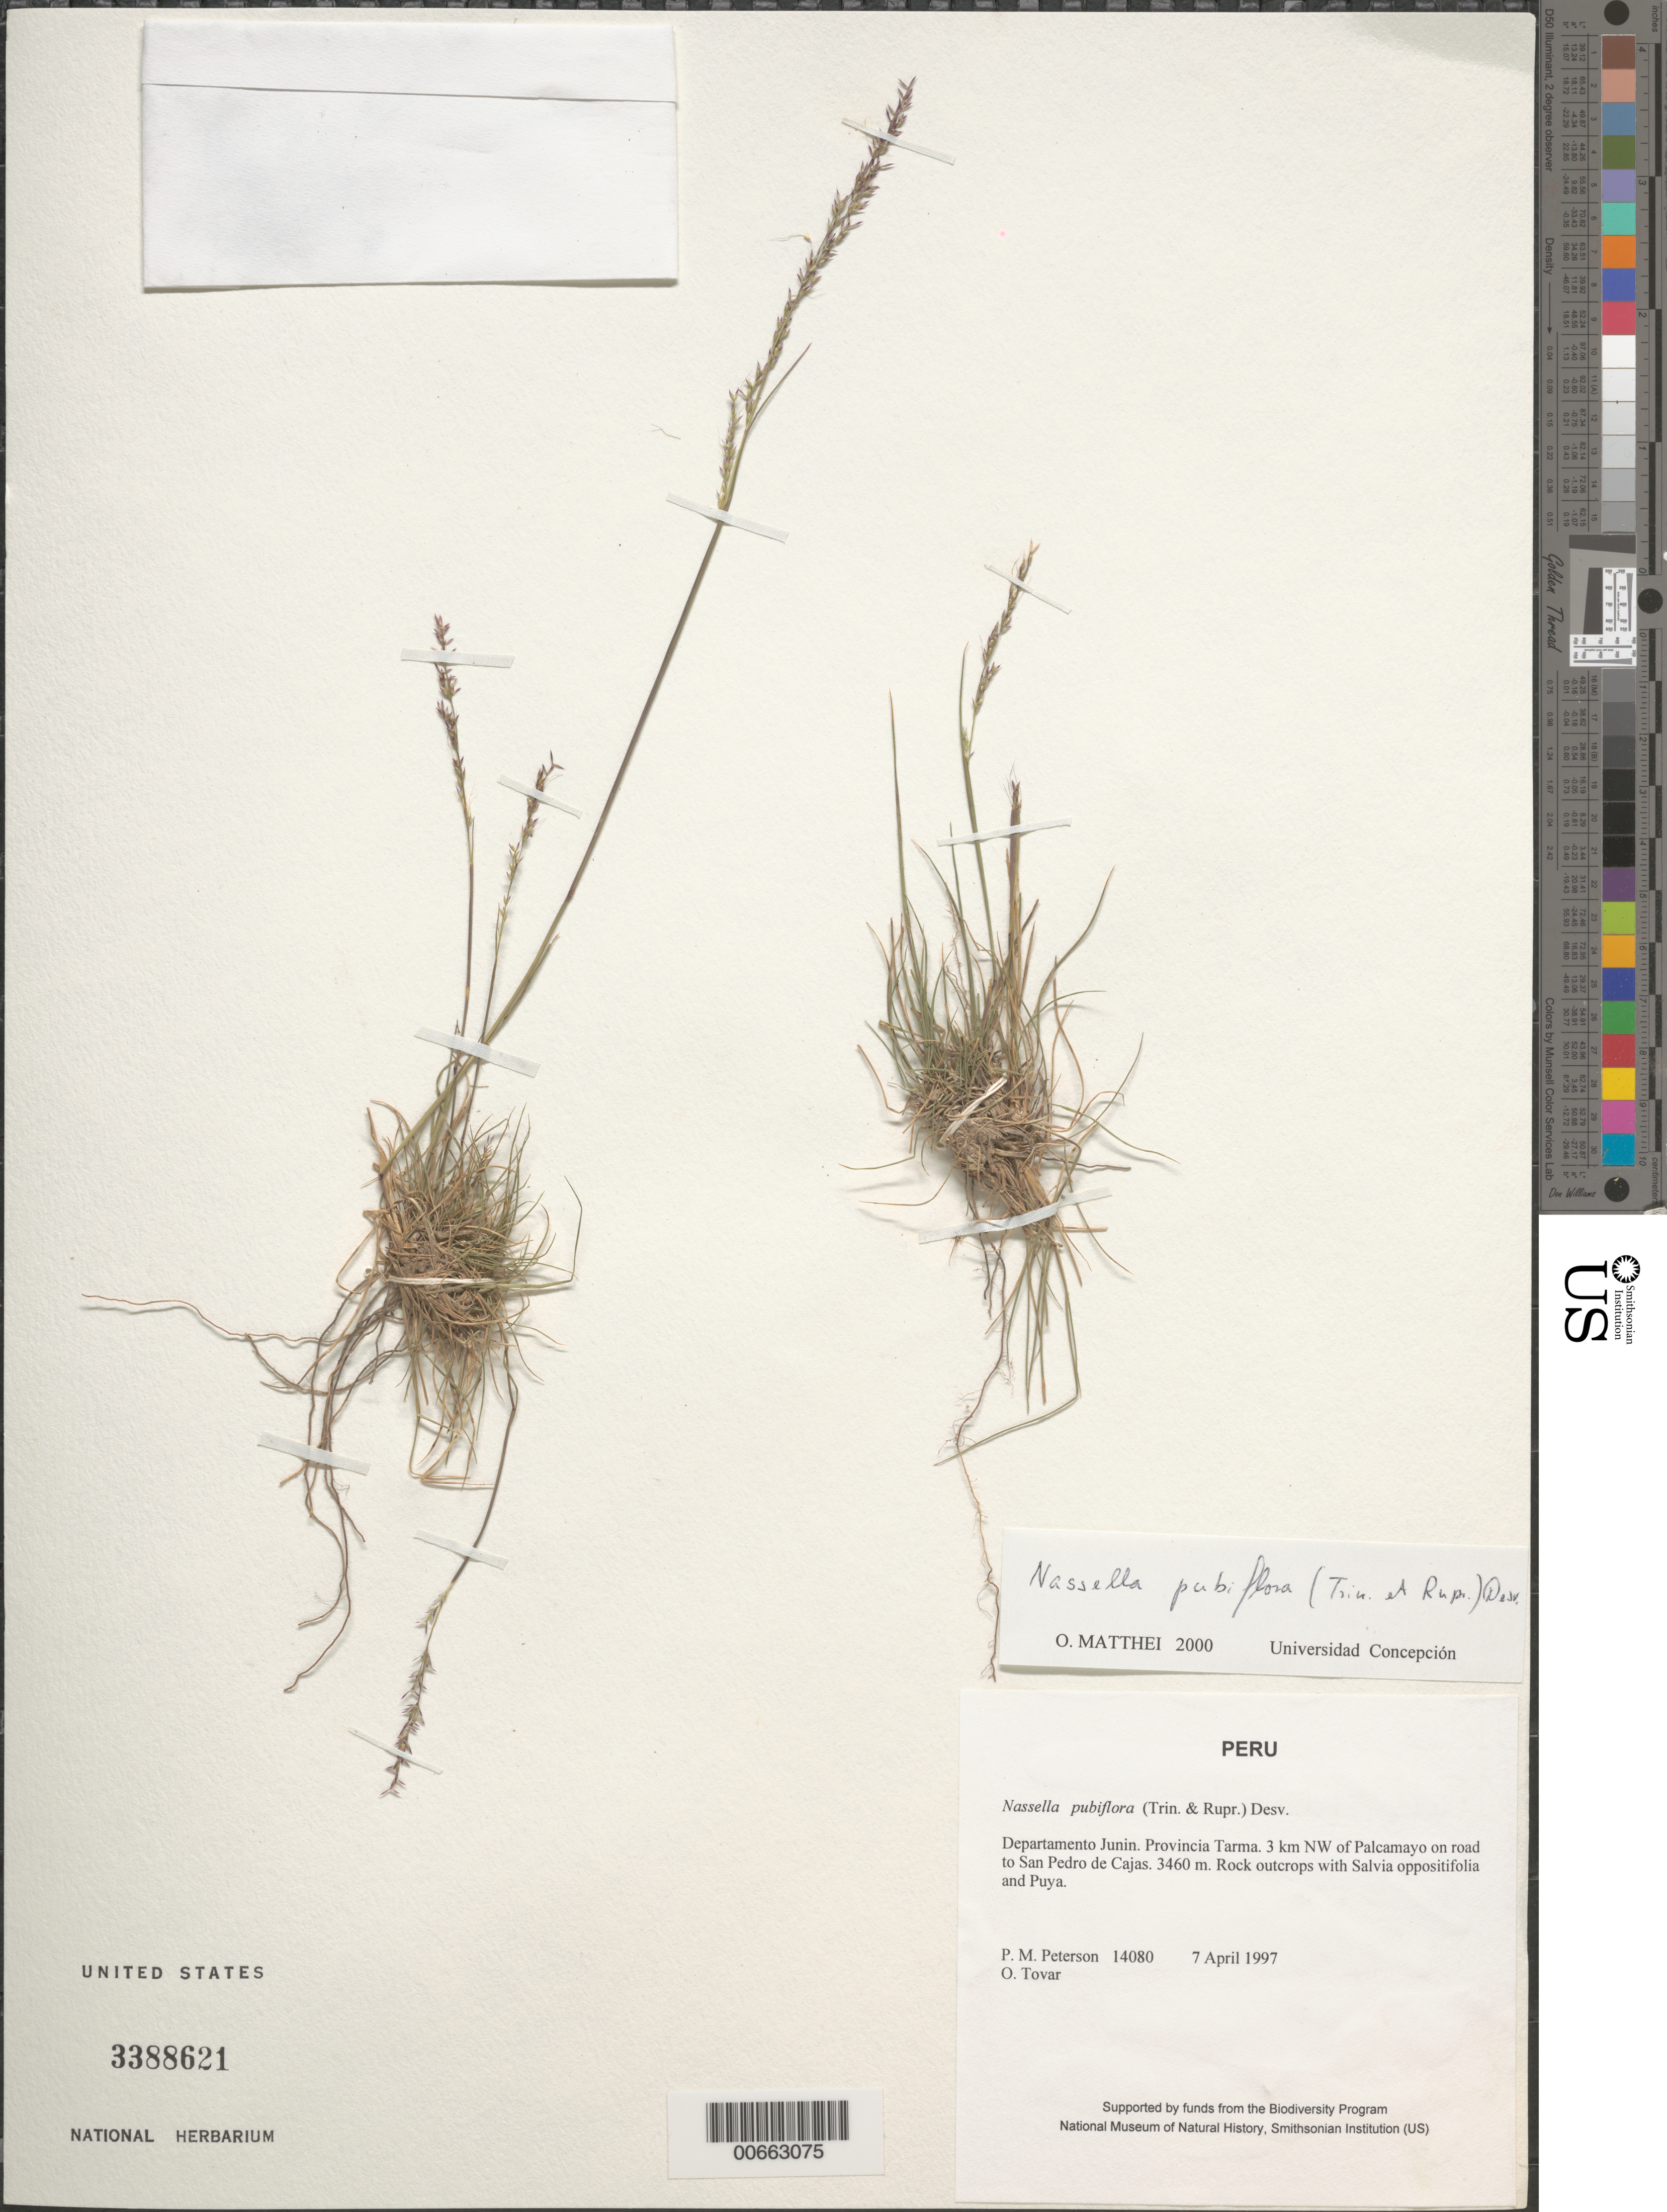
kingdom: Plantae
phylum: Tracheophyta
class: Liliopsida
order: Poales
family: Poaceae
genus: Nassella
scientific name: Nassella pubiflora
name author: (Trin. & Rupr.) É. Desv.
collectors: P. M. Peterson & Ó. Tovar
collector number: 14080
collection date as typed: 07 Apr 1997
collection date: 1997-04-07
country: Peru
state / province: Junín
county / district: Tarma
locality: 3 km NW of Palcamayo on road to San Pedro de Cajas.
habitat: Rock outcrops with Salvia oppositifolia and Puya.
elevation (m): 3460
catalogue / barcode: US 3388621